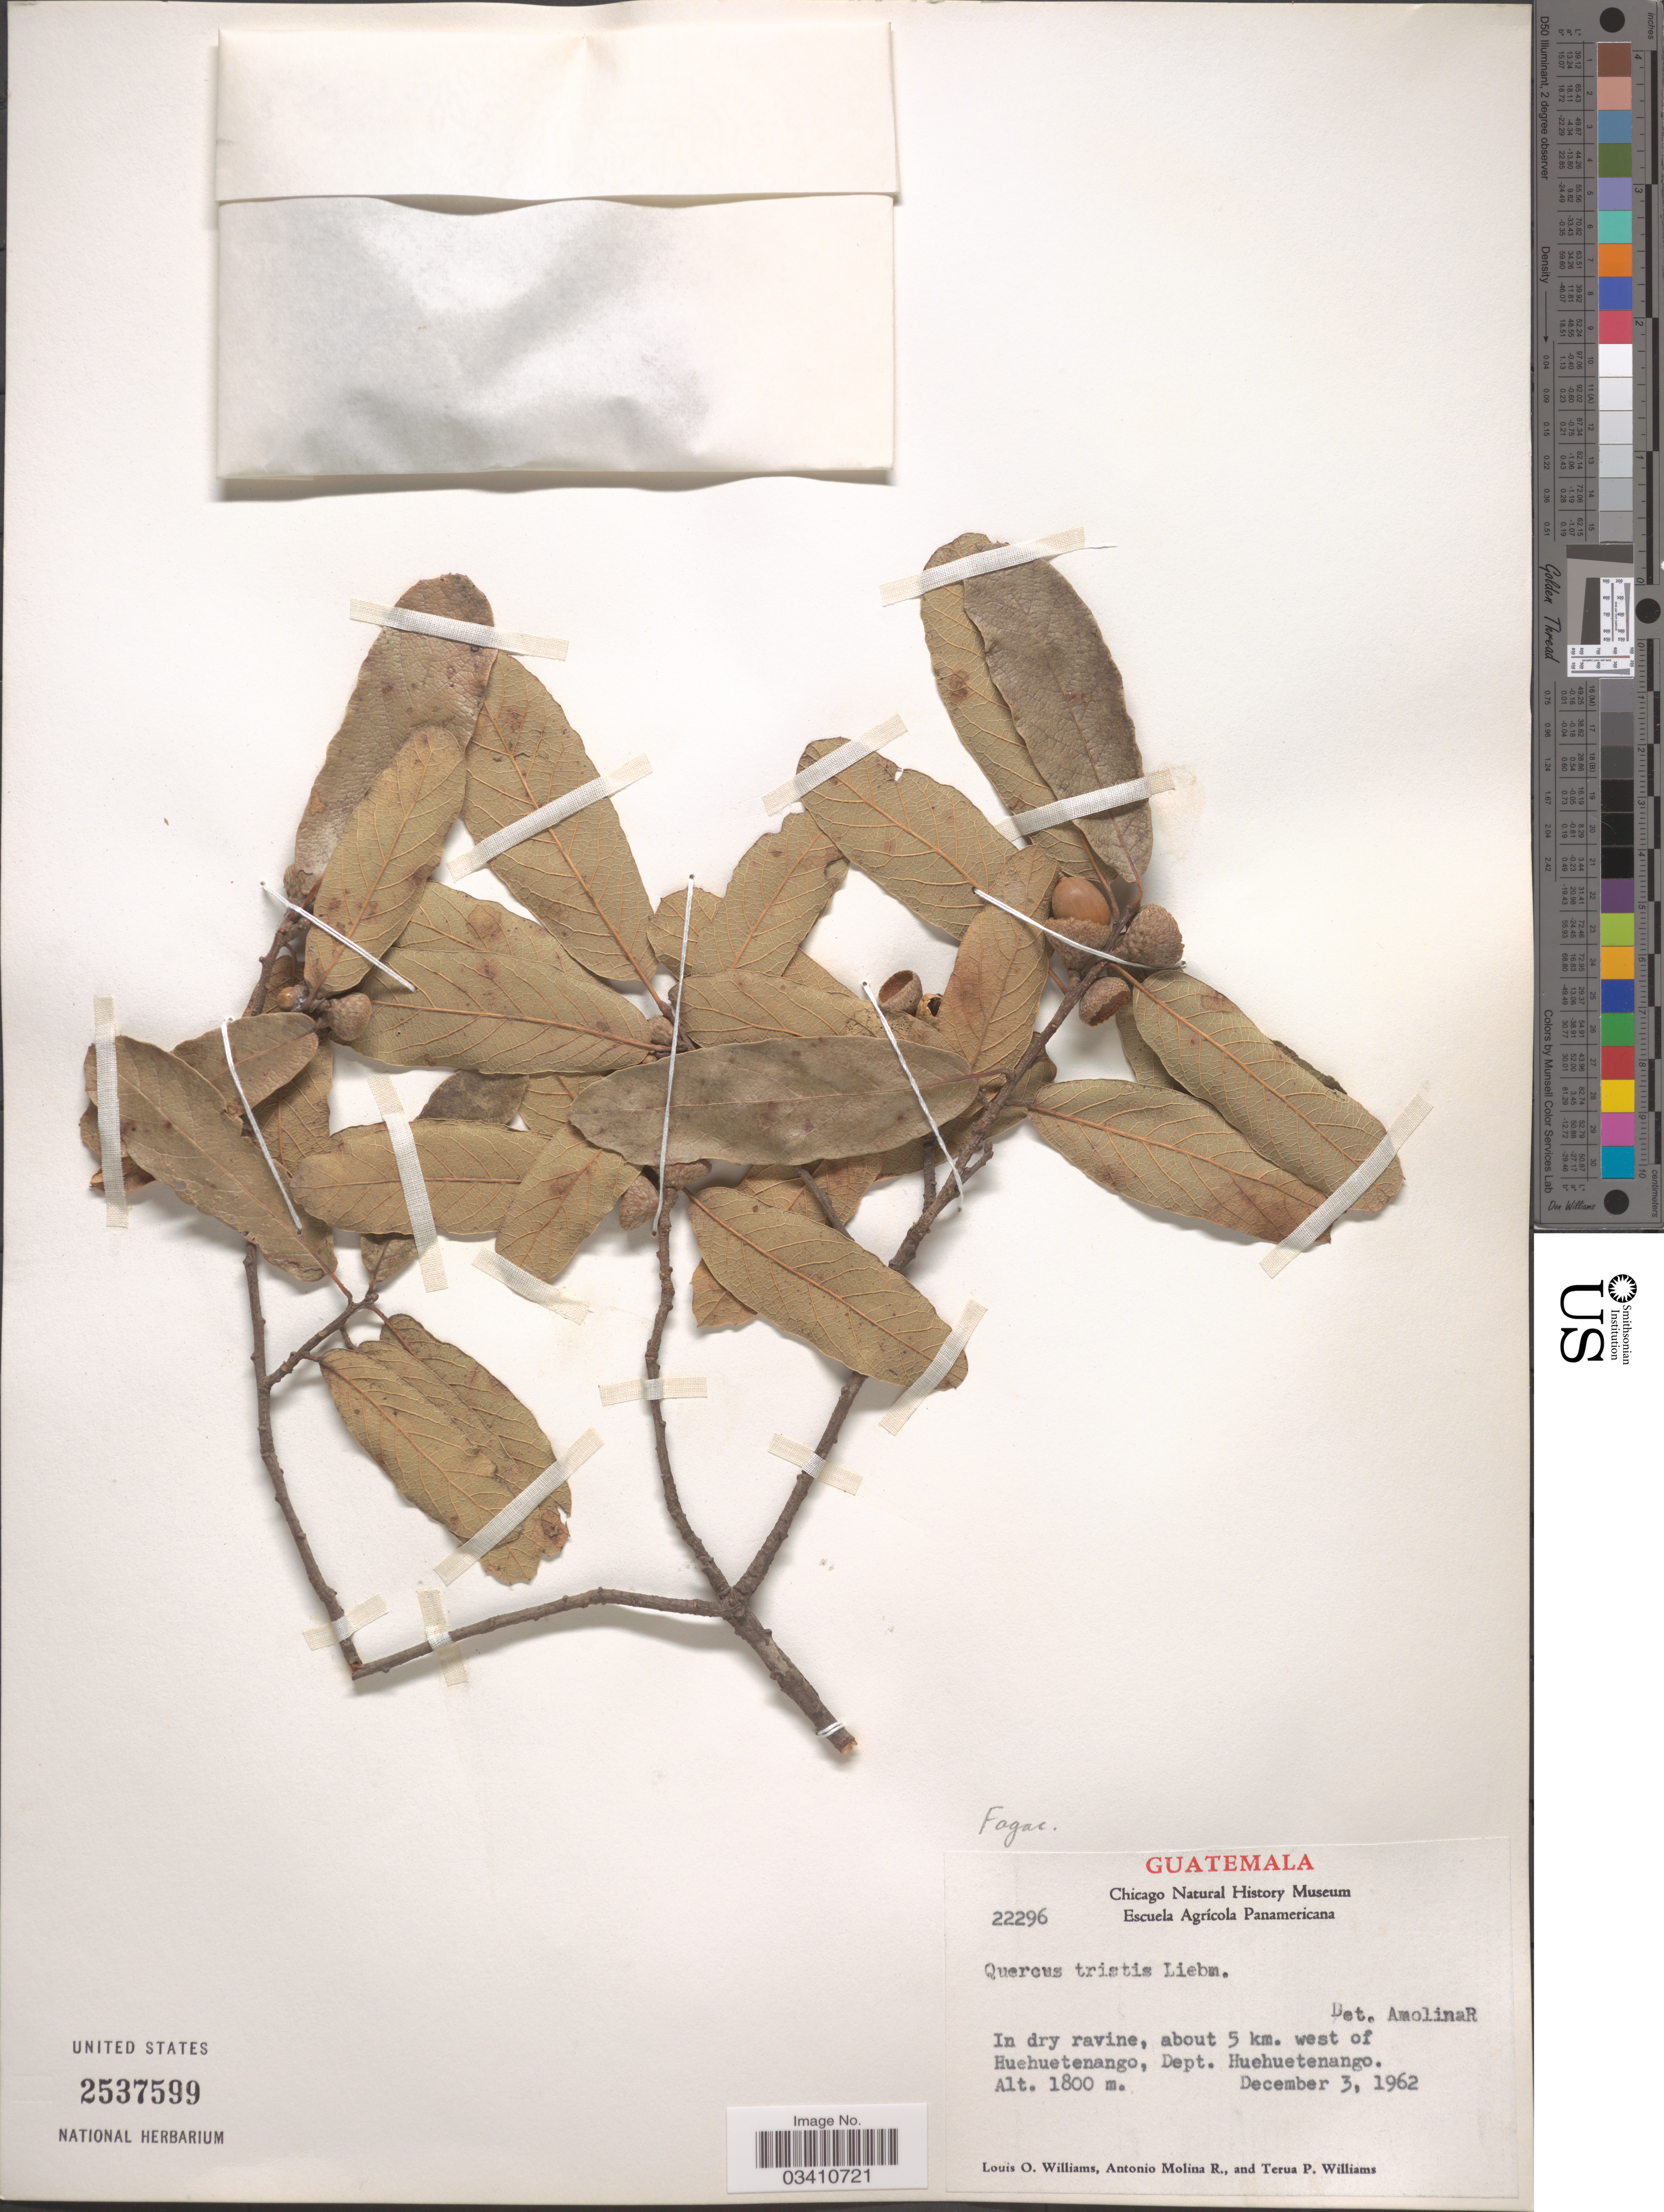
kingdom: Plantae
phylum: Tracheophyta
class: Magnoliopsida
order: Fagales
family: Fagaceae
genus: Quercus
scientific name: Quercus tristis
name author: Liebm.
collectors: L. O. Williams, A. Molina R. & T. Williams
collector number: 22296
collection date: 1962-12-03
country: Guatemala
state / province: Huehuetenango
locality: About 5 km. west of Huehuetenango, Dept. Huehuetenango.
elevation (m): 1800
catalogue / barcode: US 2537599